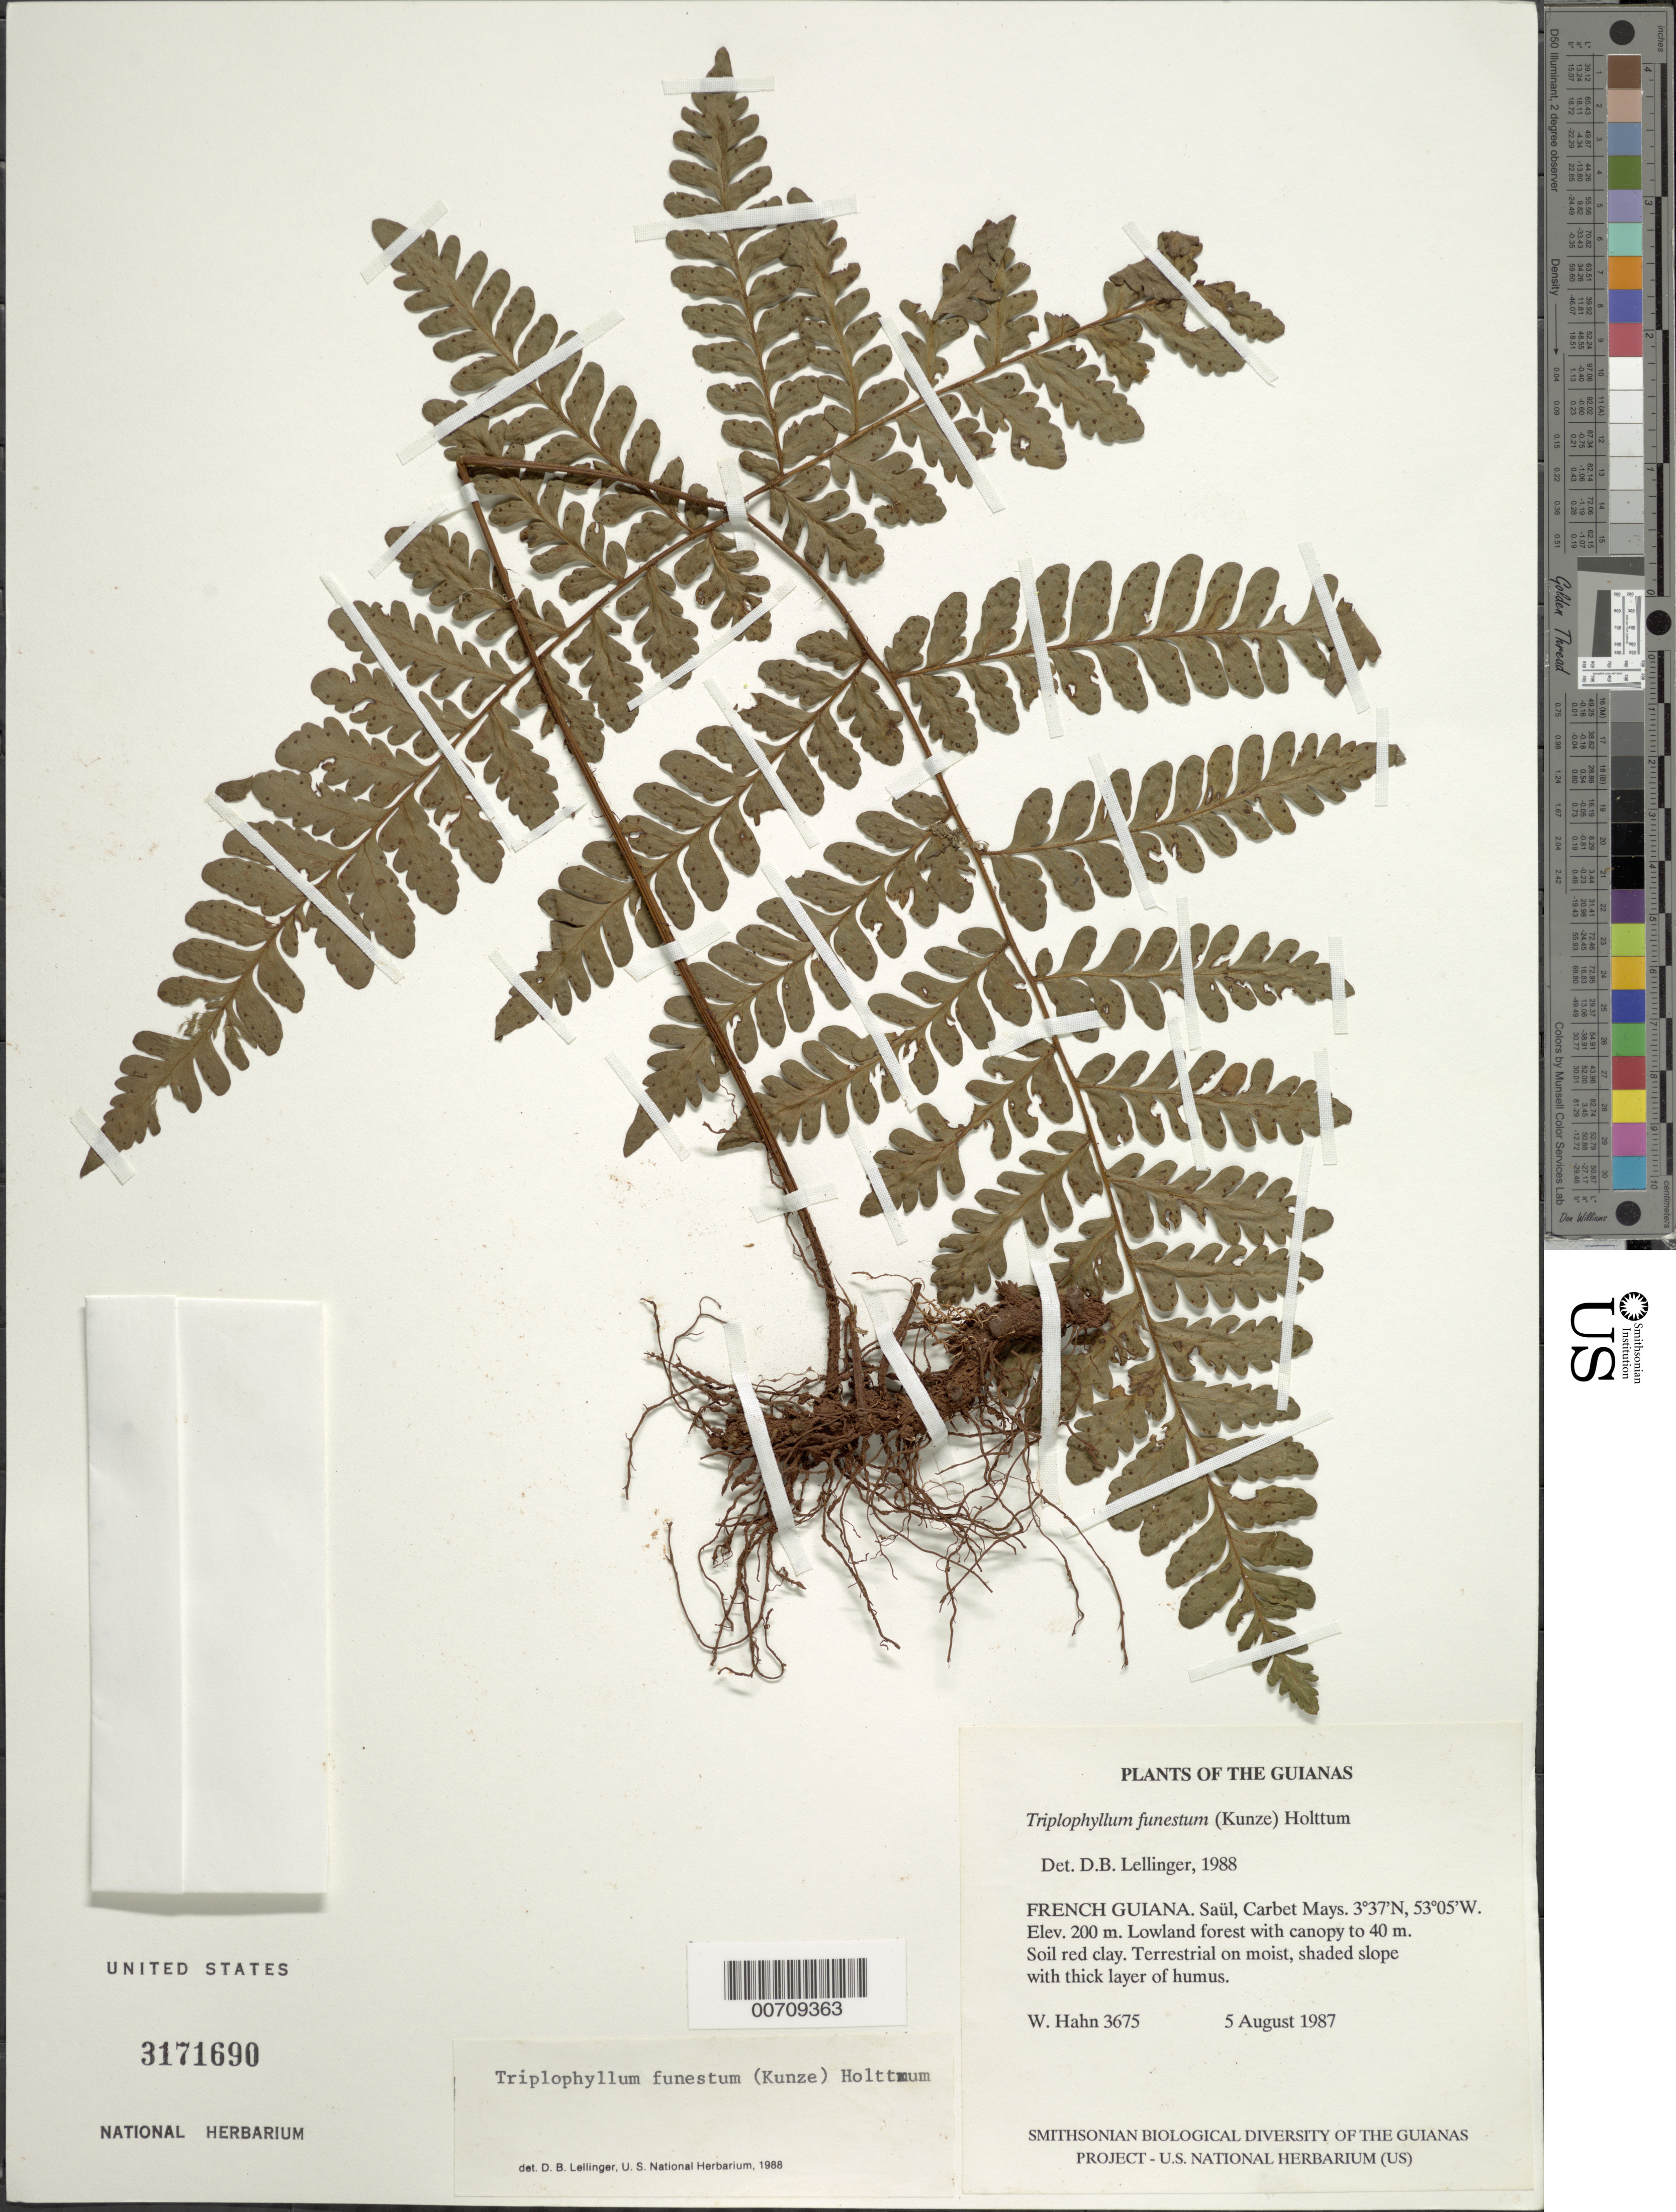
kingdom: Plantae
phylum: Tracheophyta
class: Polypodiopsida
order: Polypodiales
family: Tectariaceae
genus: Triplophyllum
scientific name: Triplophyllum funestum var. funestum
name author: (Kunze) Holttum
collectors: W. Hahn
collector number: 3675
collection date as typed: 5 August 1987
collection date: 1987-08-05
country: French Guiana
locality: Saül, Carbet Mays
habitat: Lowland forest with canopy to 40 m. Soil red clay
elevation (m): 200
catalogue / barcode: US 3171690